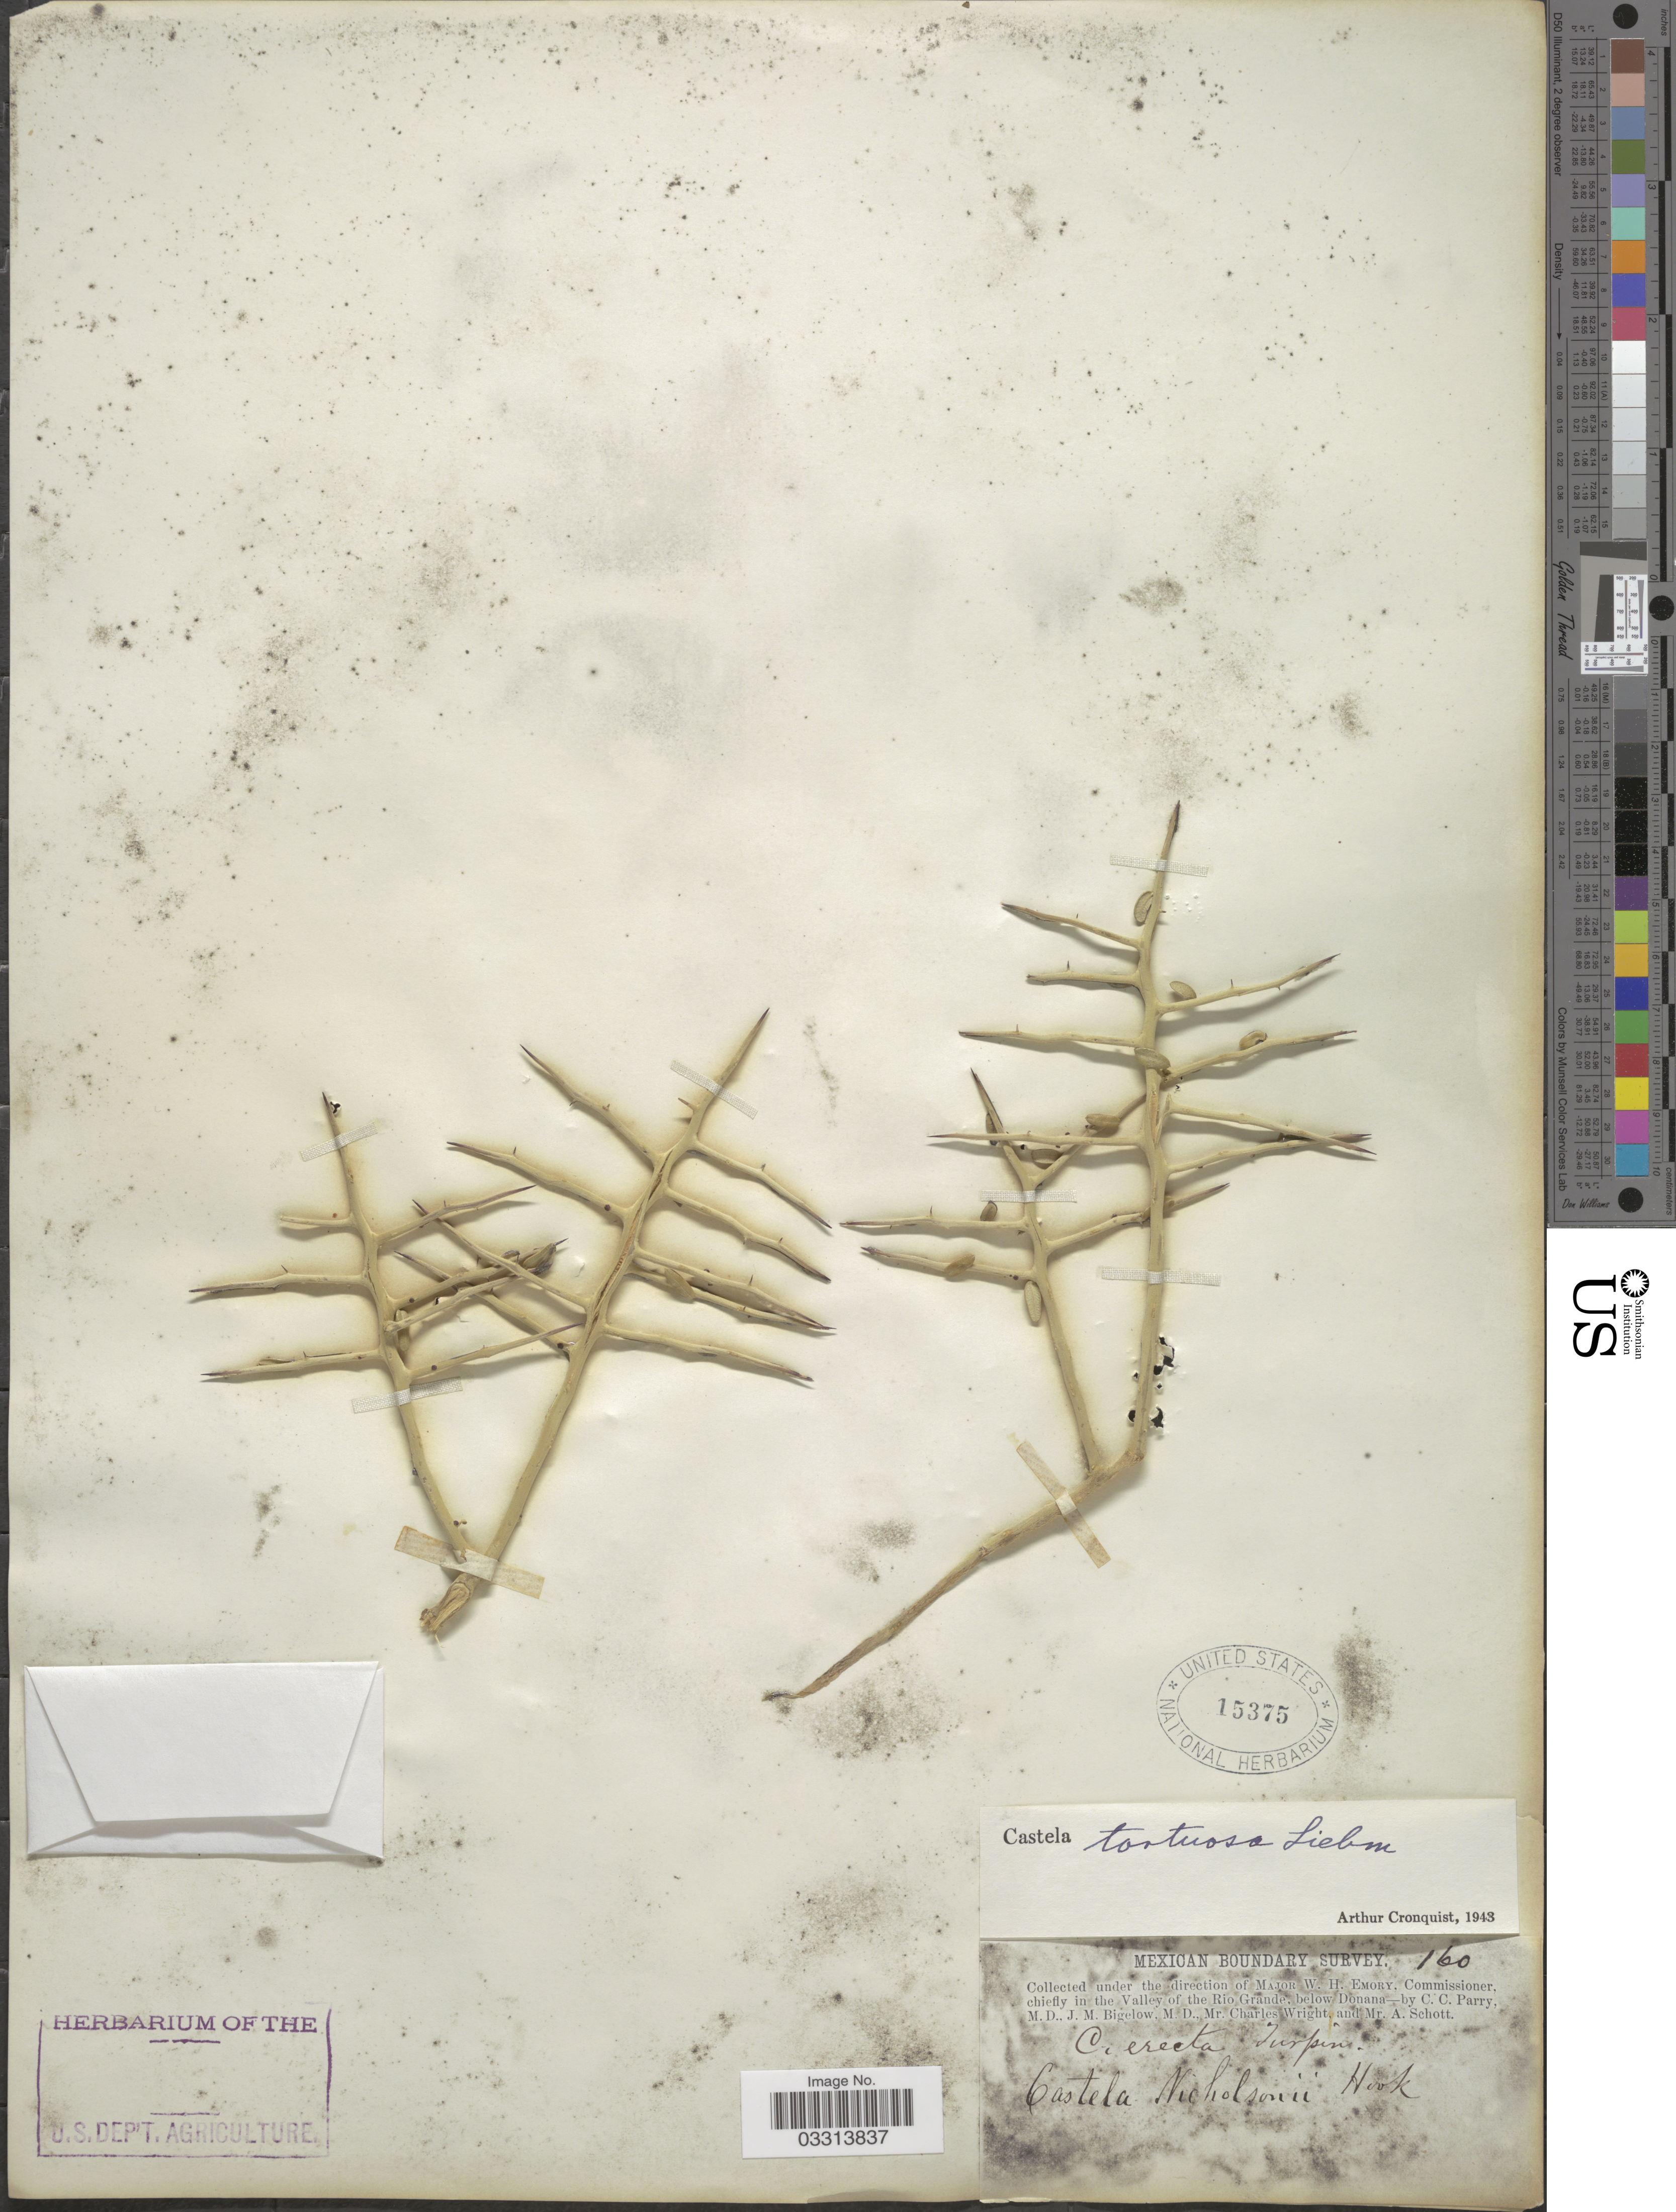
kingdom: Plantae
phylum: Tracheophyta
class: Magnoliopsida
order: Sapindales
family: Simaroubaceae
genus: Castela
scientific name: Castela tortuosa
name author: Liebm.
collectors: C. C. Parry, J. M. Bigelow, C. Wright & A. Schott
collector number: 160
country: Mexico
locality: In the Valley of the Rio Grande, below Donana.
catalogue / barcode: US 15375